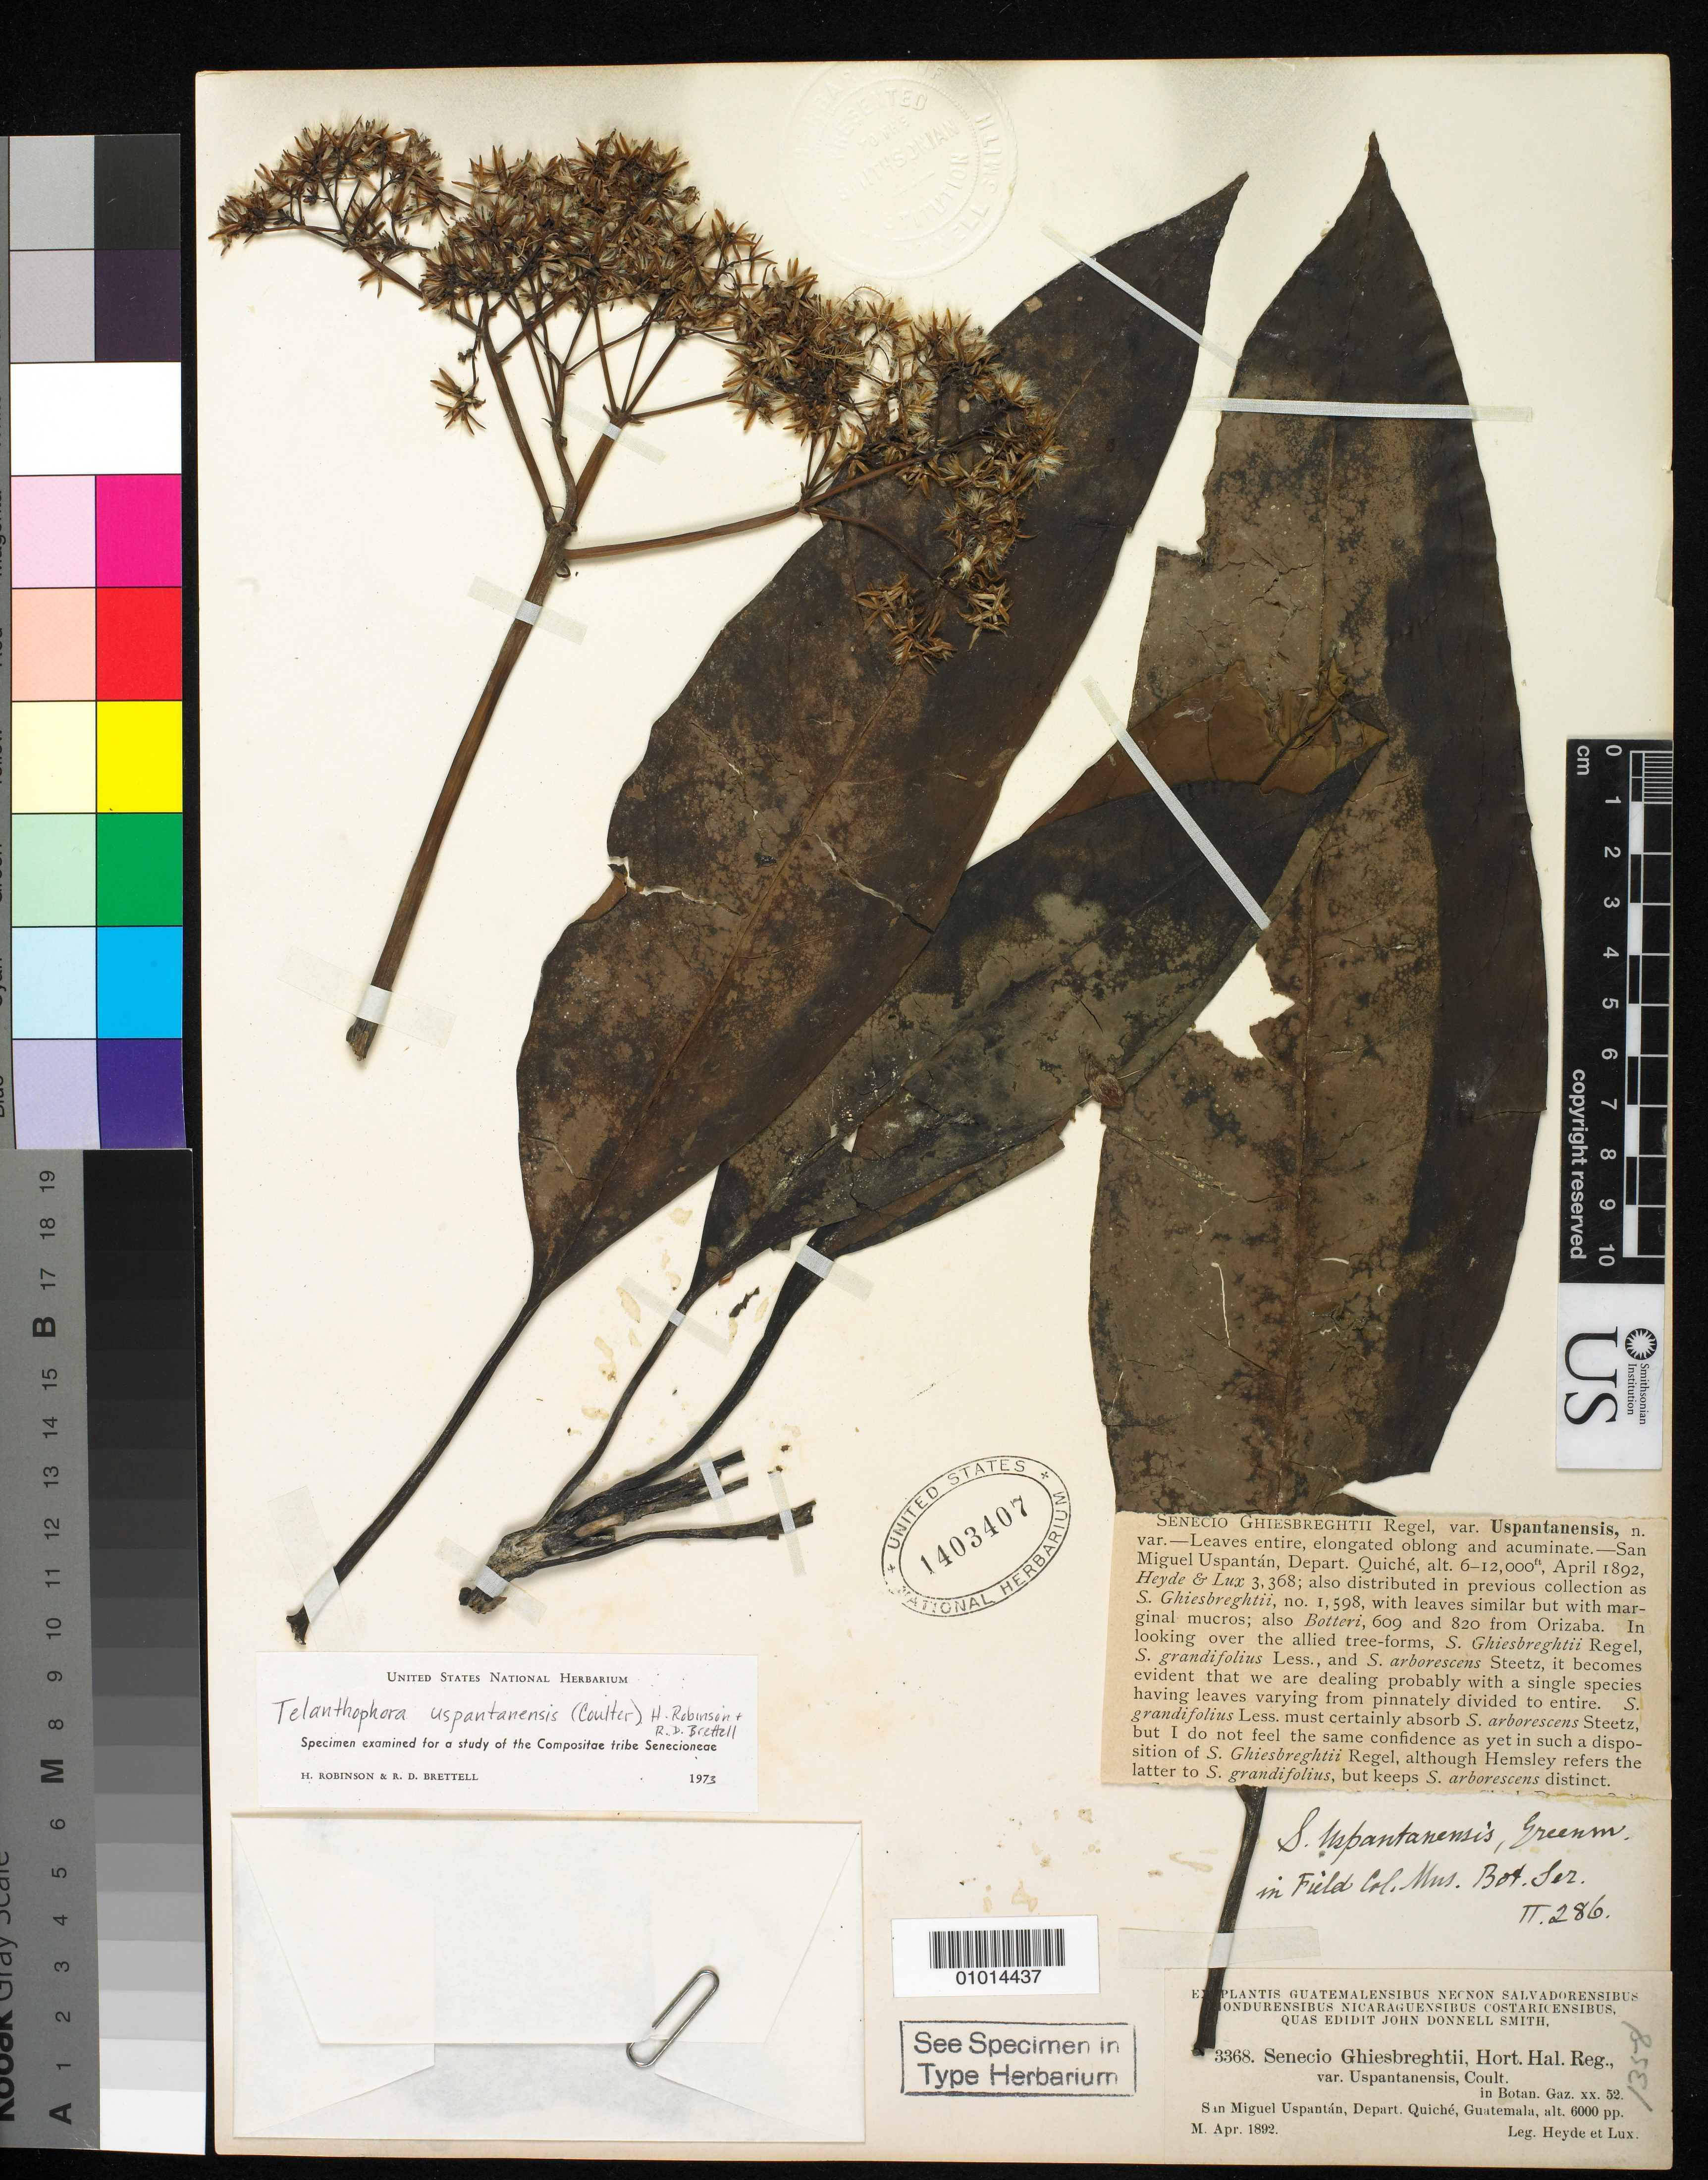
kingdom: Plantae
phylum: Tracheophyta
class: Magnoliopsida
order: Asterales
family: Asteraceae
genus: Senecio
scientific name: Senecio ghiesbreghtii var. uspantanensis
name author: J.M. Coult.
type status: Syntype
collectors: E. T. Heyde & E. Lux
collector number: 3368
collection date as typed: Apr 1892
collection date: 1892-04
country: Guatemala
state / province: El Quiché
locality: San Miguel Uspantan.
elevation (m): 1829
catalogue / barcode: US 1403407